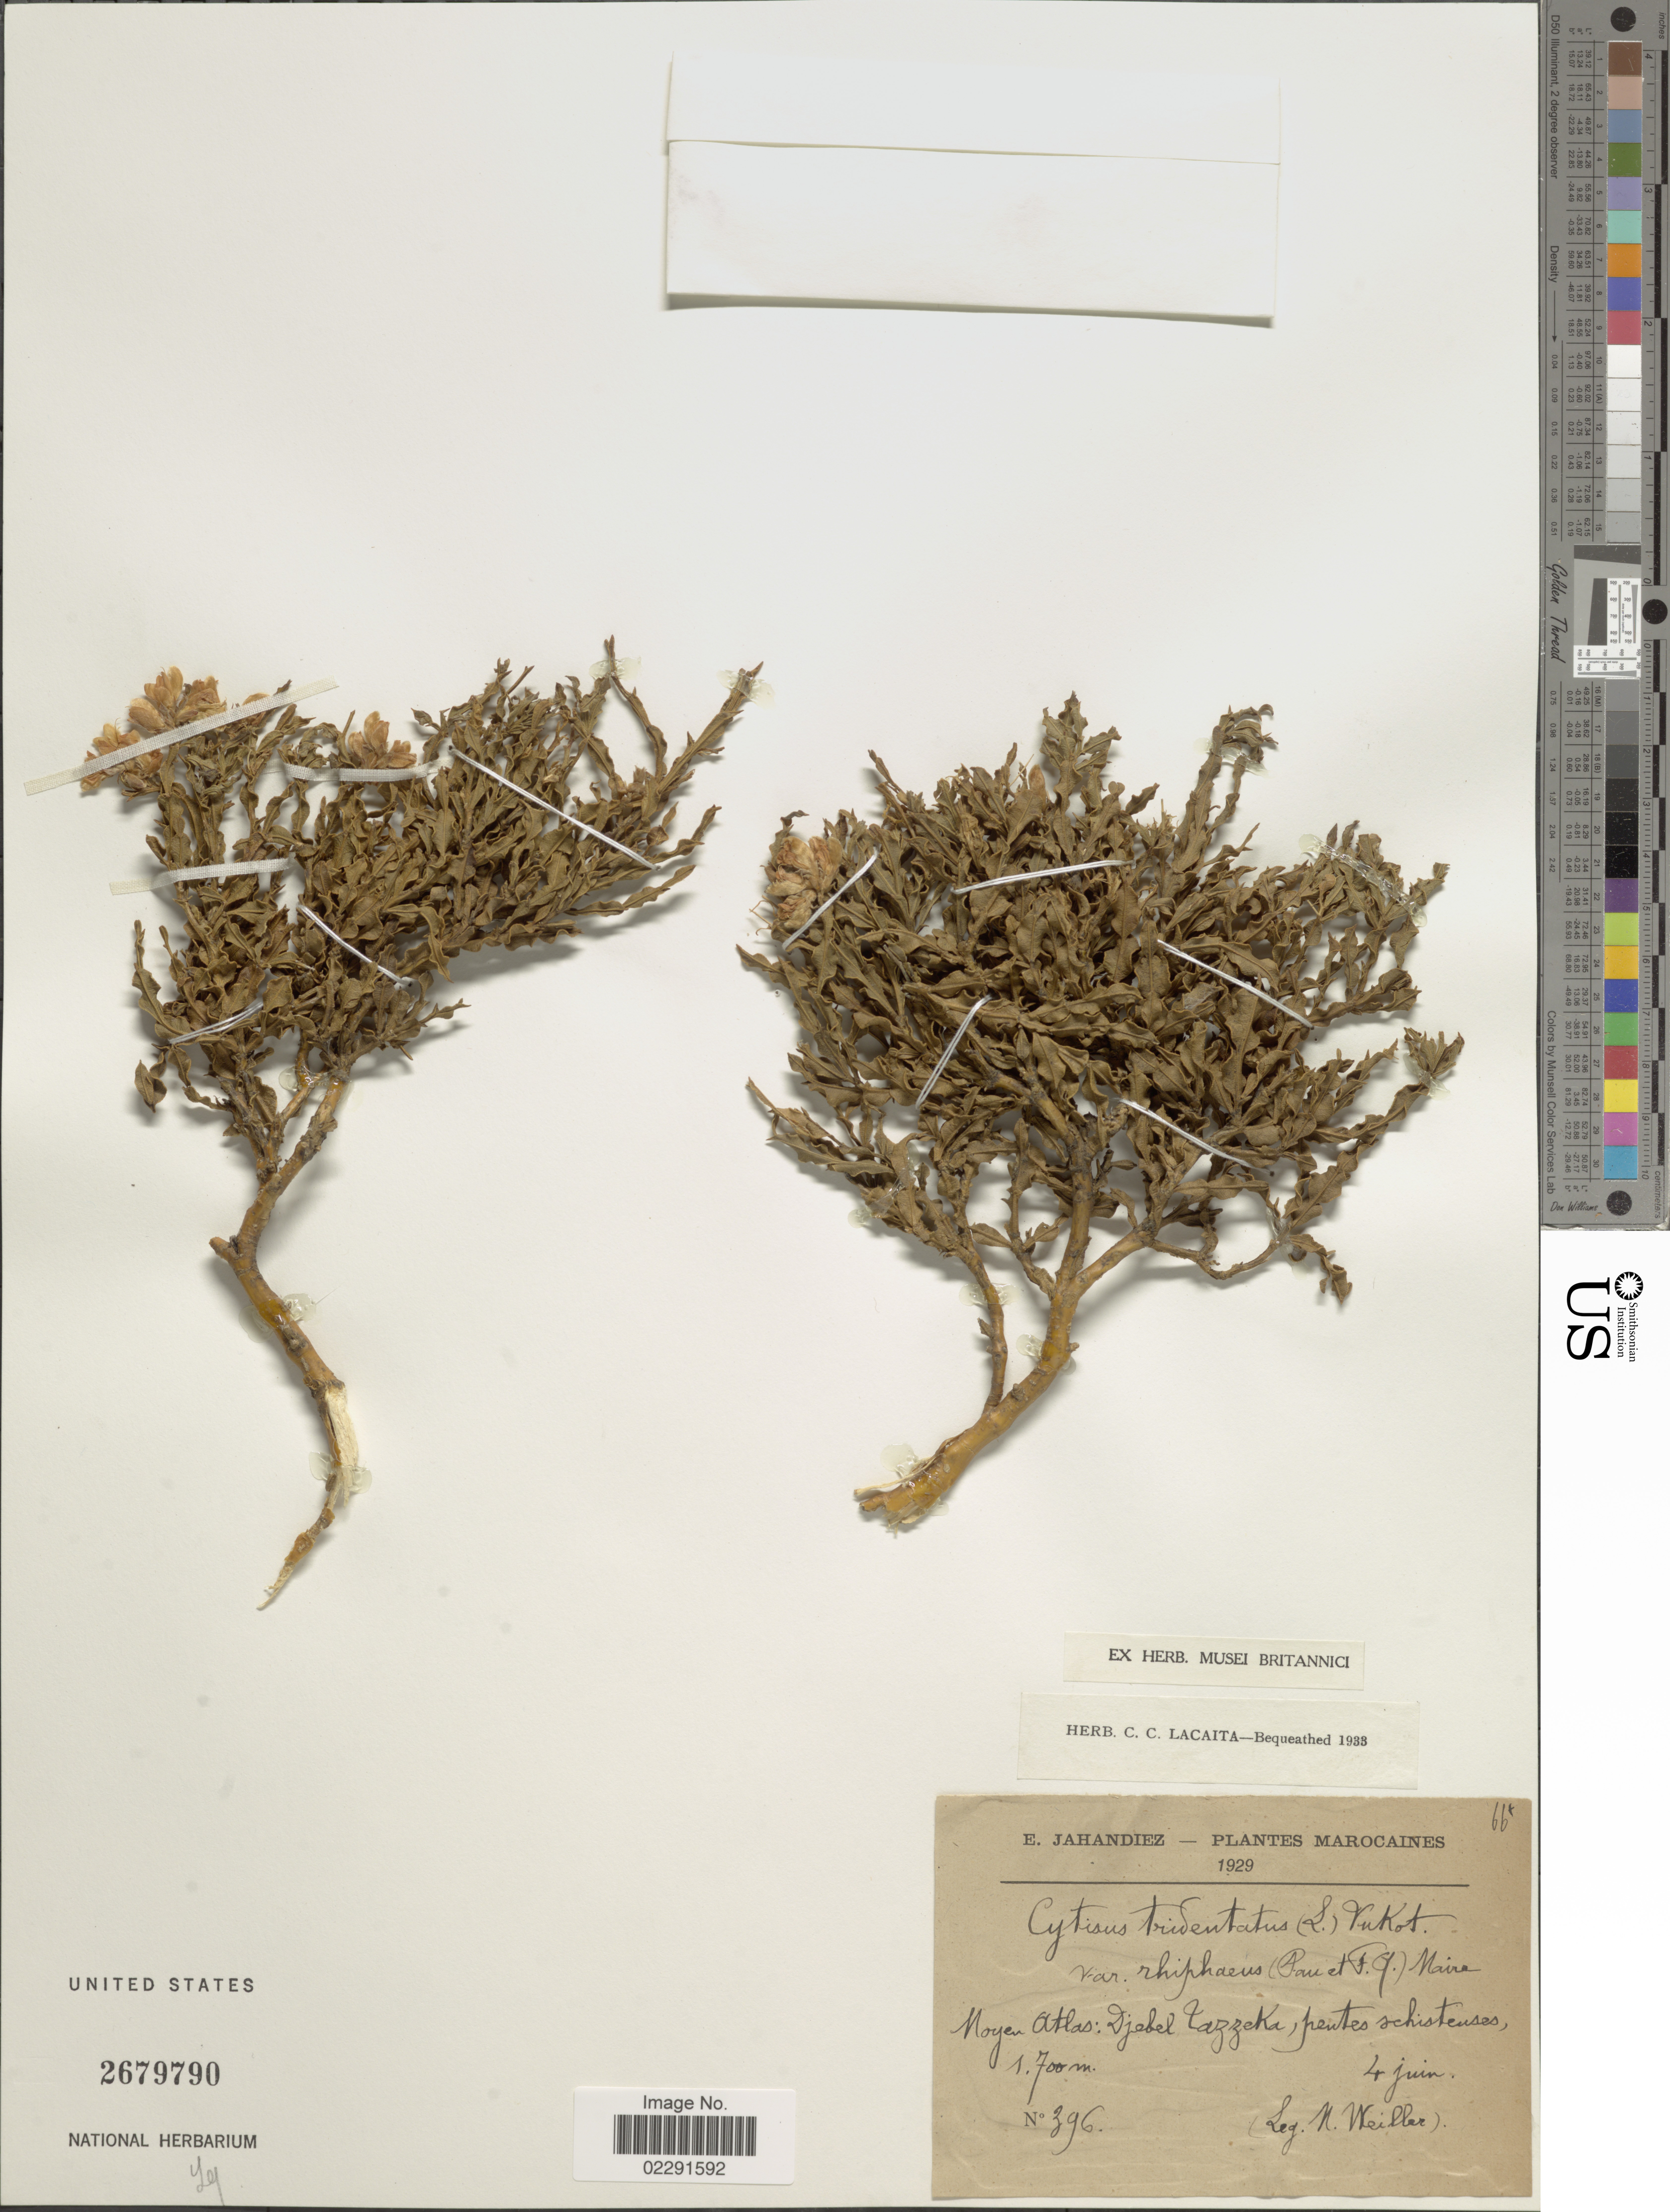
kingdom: Plantae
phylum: Tracheophyta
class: Magnoliopsida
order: Fabales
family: Fabaceae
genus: Genista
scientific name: Genista tridentata subsp. rhiphea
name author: (Pau & Font Quer) Greuter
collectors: M. Weiller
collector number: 396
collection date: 1929-06-04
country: Morocco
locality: Marocaines, Moyen Atlas: Djebel Tazekka, pentes schisteuses.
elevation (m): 1700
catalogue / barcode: US 2679790